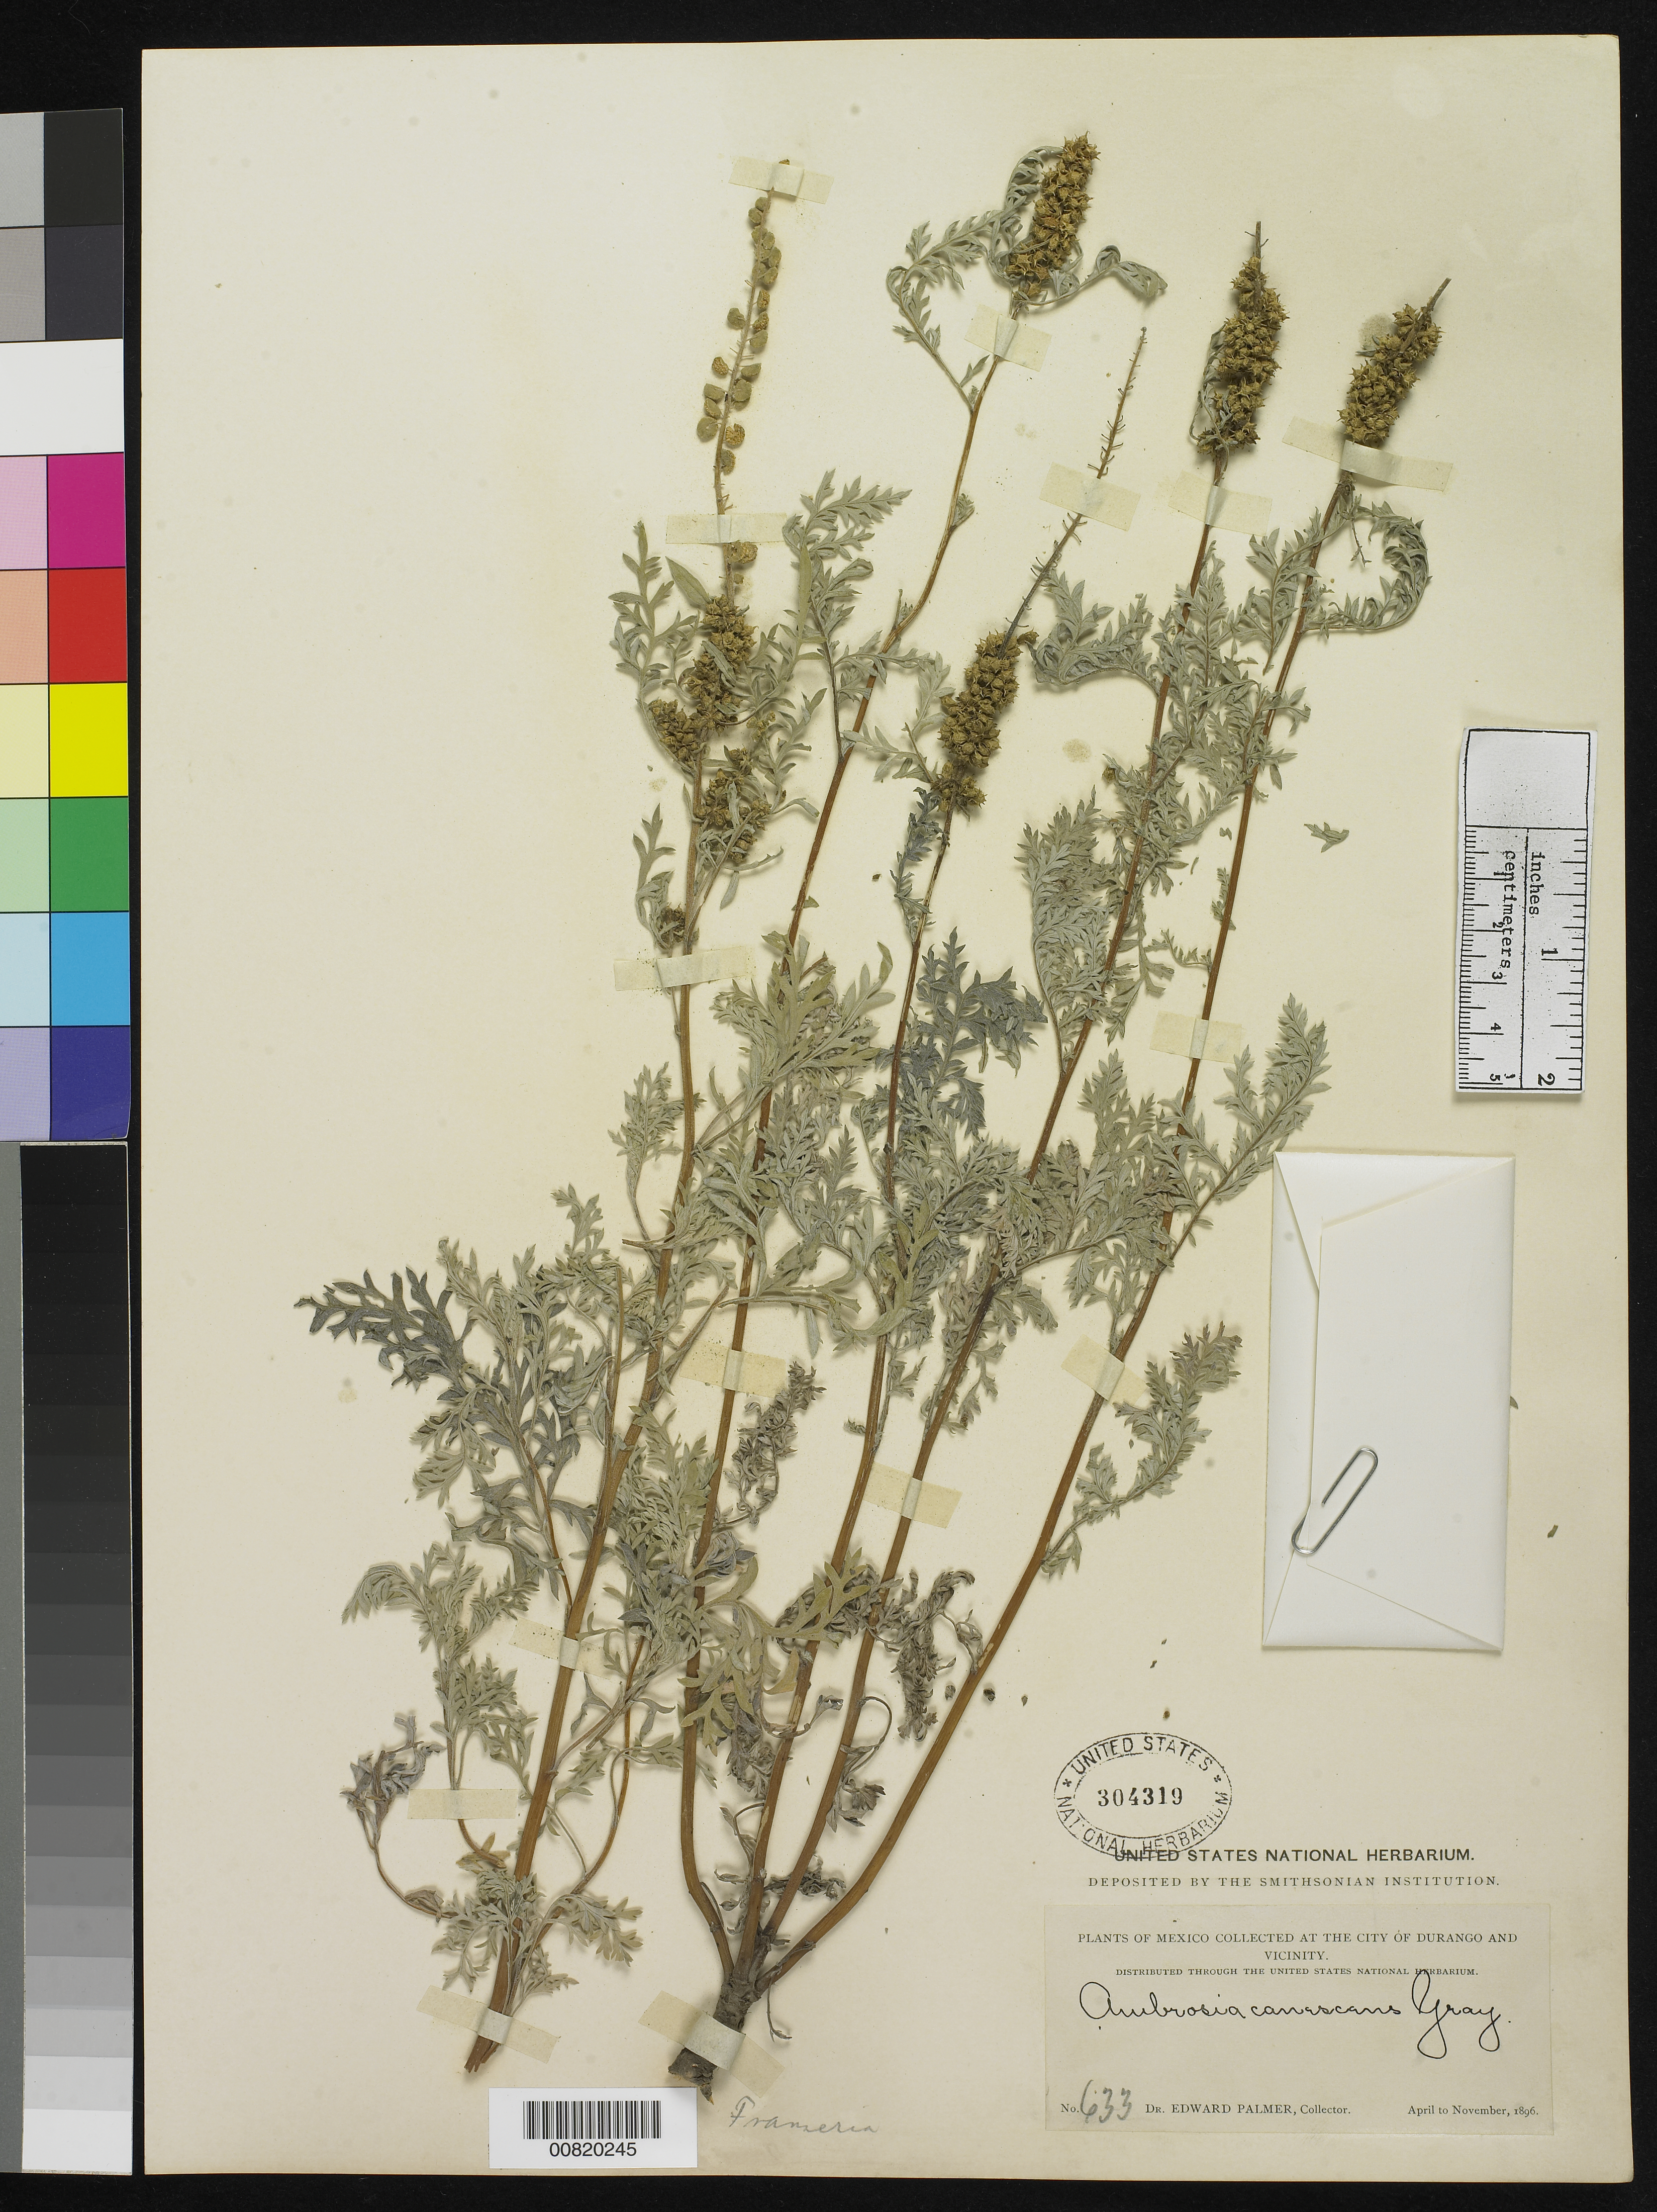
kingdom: Plantae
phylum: Tracheophyta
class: Magnoliopsida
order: Asterales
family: Asteraceae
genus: Ambrosia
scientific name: Ambrosia canescens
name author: A. Gray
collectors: E. Palmer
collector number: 633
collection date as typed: Apr 1896 to -- Nov 1896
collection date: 1896-04/1896-11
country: Mexico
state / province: Durango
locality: City of Durango and vicinity.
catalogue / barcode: US 304319